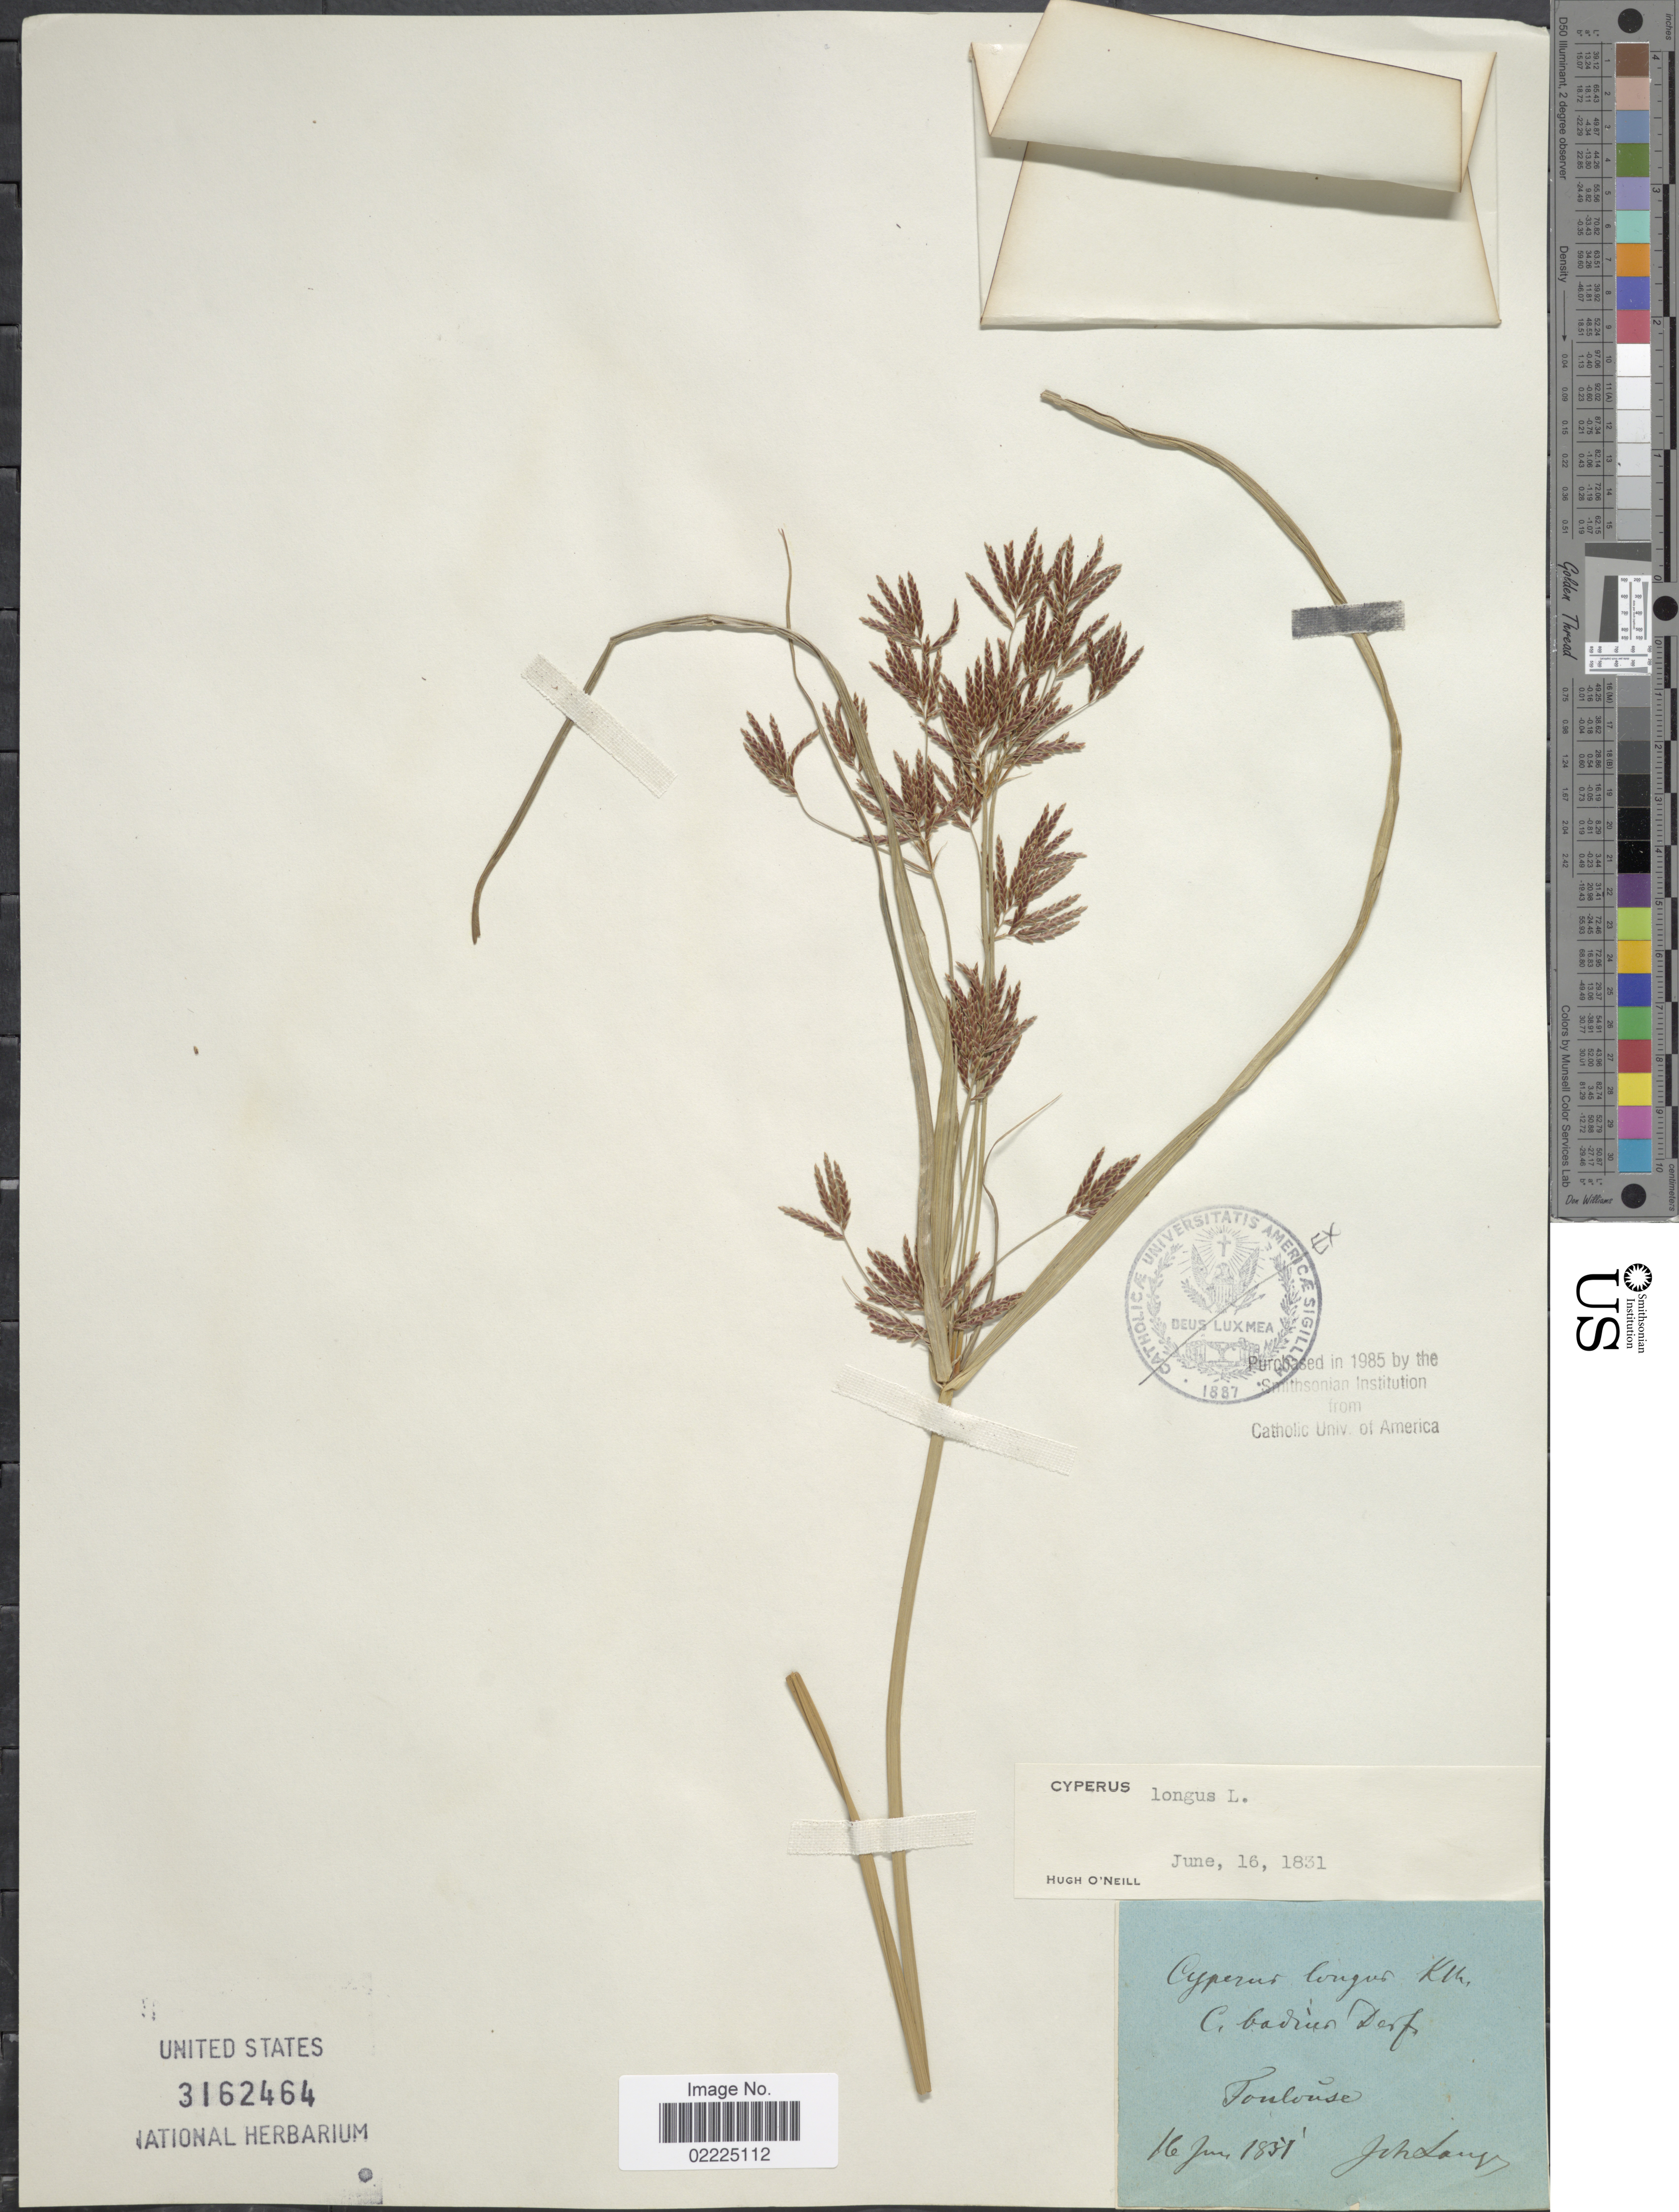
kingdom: Plantae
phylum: Tracheophyta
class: Liliopsida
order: Poales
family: Cyperaceae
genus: Cyperus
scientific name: Cyperus longus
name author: L.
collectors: J. Lange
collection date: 1831-06-16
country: France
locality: Toulouse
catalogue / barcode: US 3162464